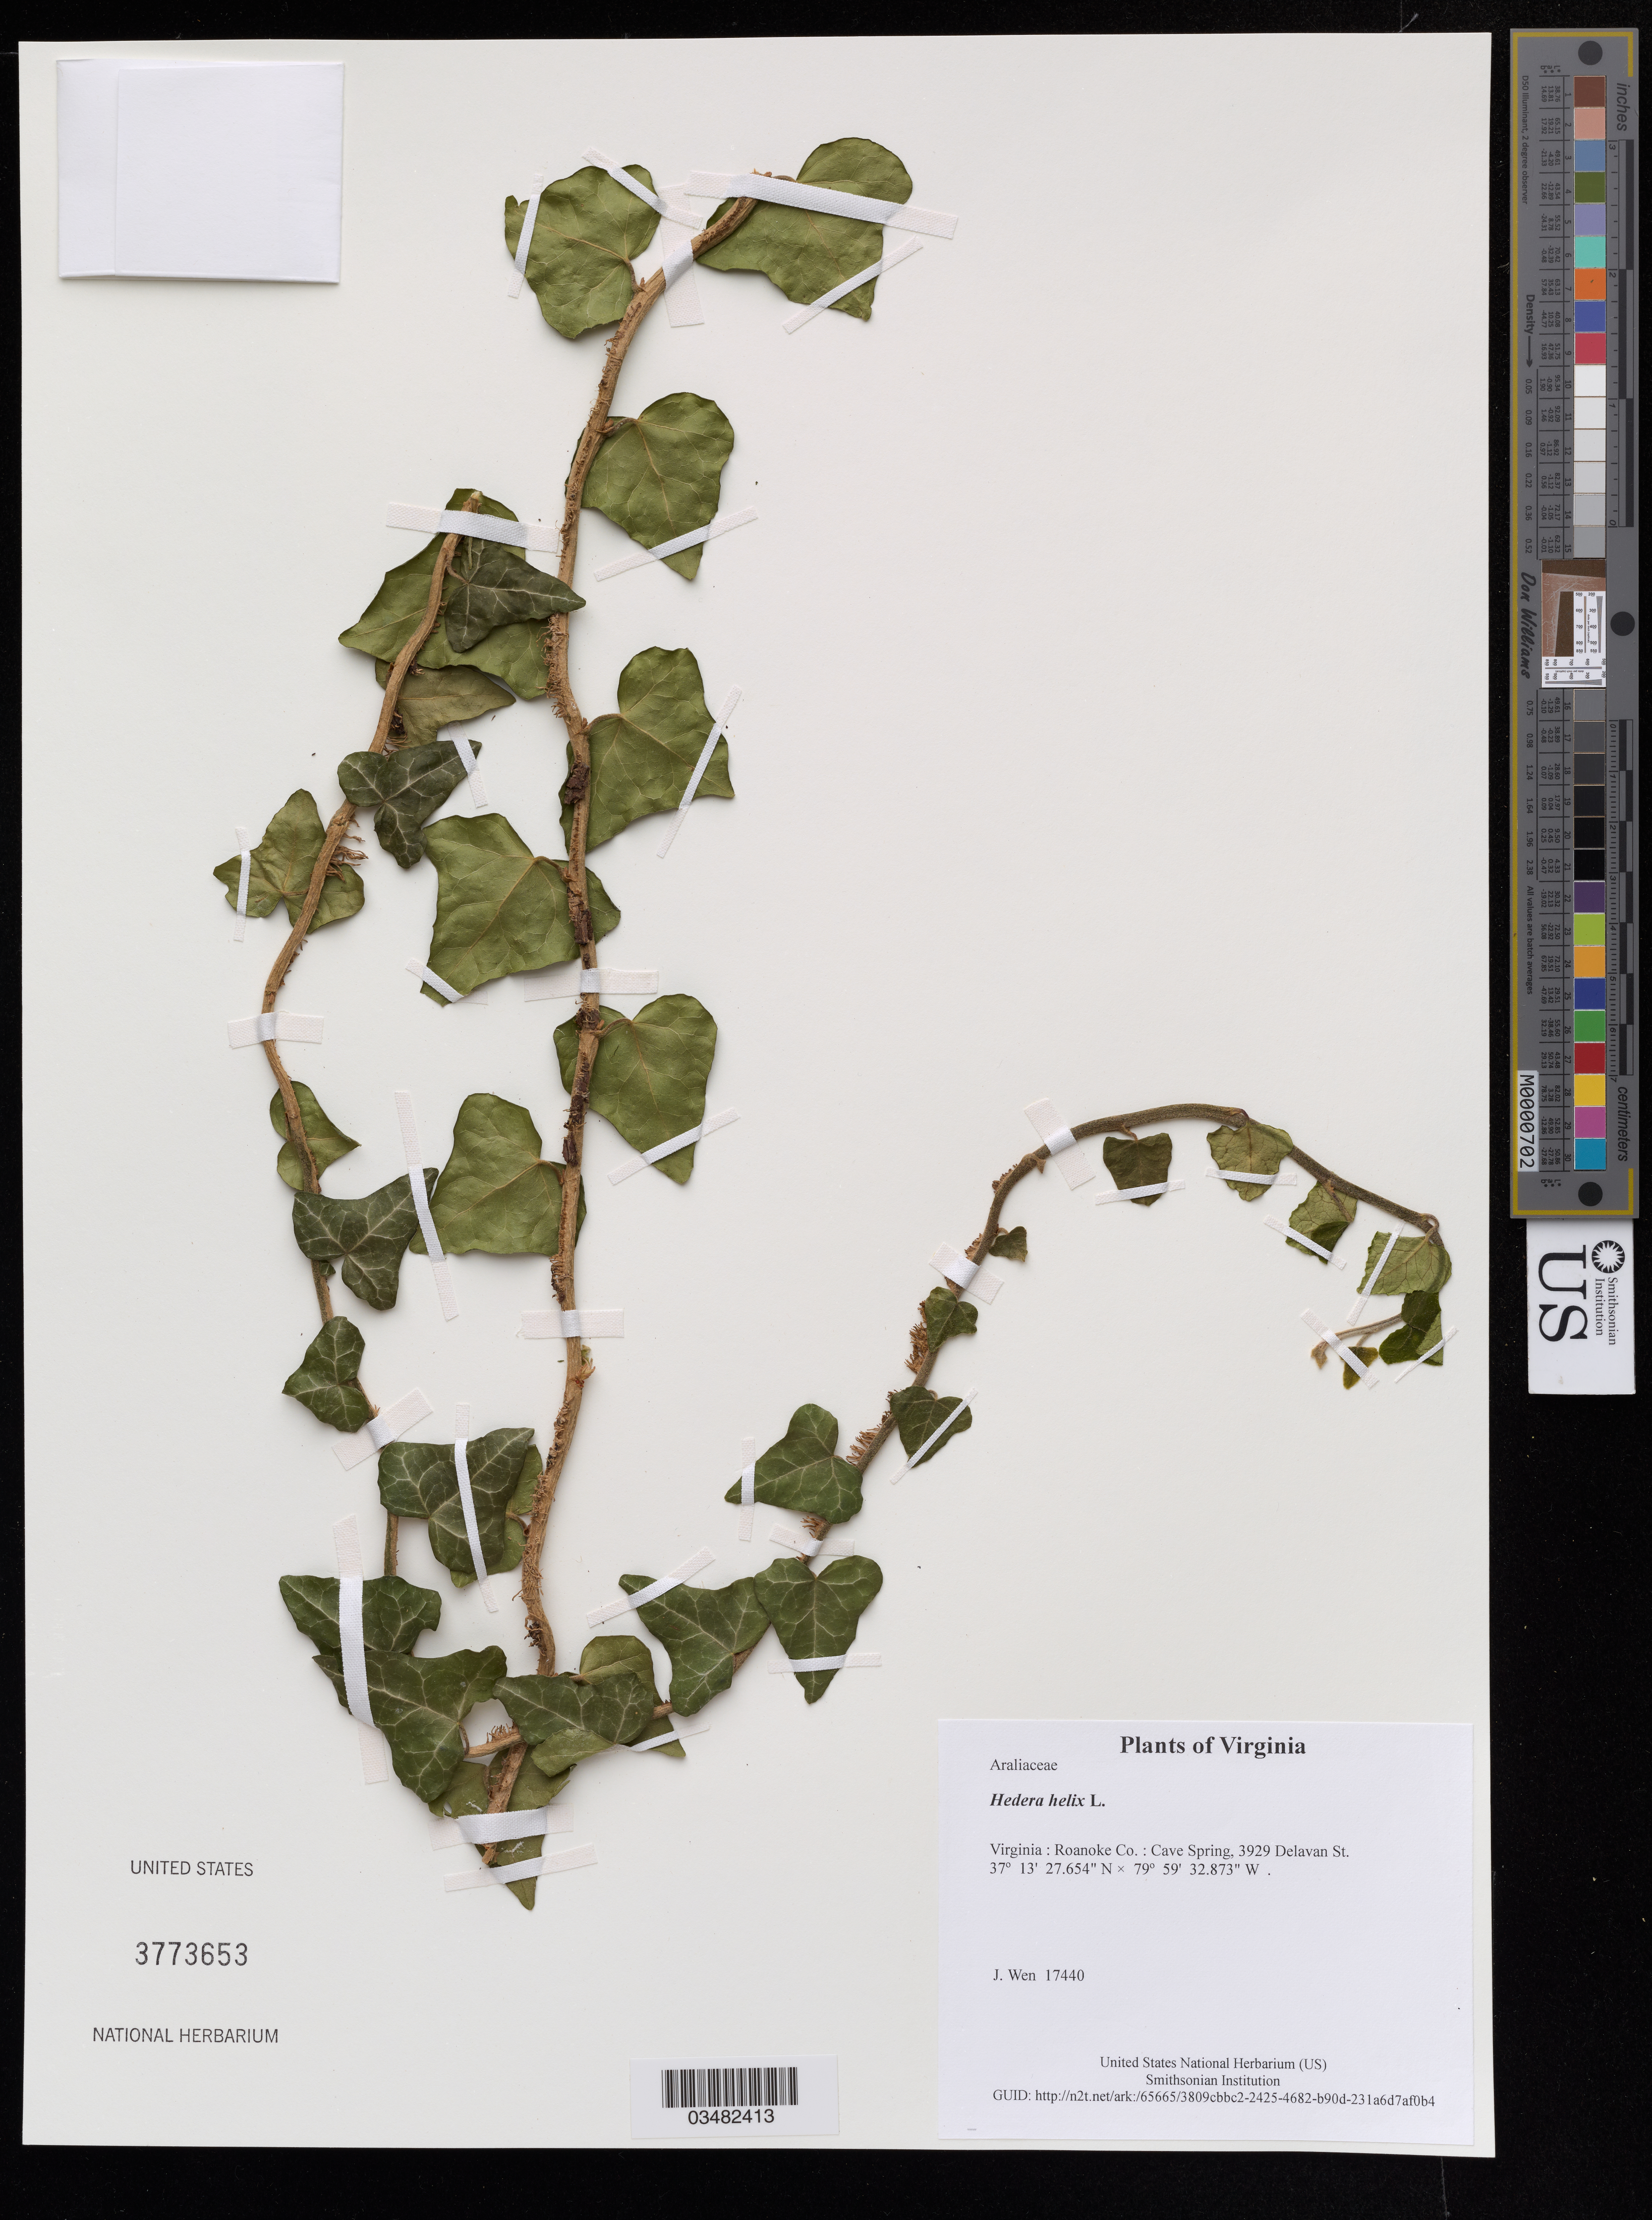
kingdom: Plantae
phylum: Tracheophyta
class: Magnoliopsida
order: Apiales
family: Araliaceae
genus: Hedera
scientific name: Hedera helix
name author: L.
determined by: Wen, Jun, (BOT), Smithsonian Institution - National Museum of Natural History (UNITED STATES)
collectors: J. Wen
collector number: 17440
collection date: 2021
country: United States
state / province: Virginia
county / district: Roanoke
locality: Cave Spring, 3929 Delavan St.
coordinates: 37.2243482 N, 79.9924647 W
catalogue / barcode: US 3773653